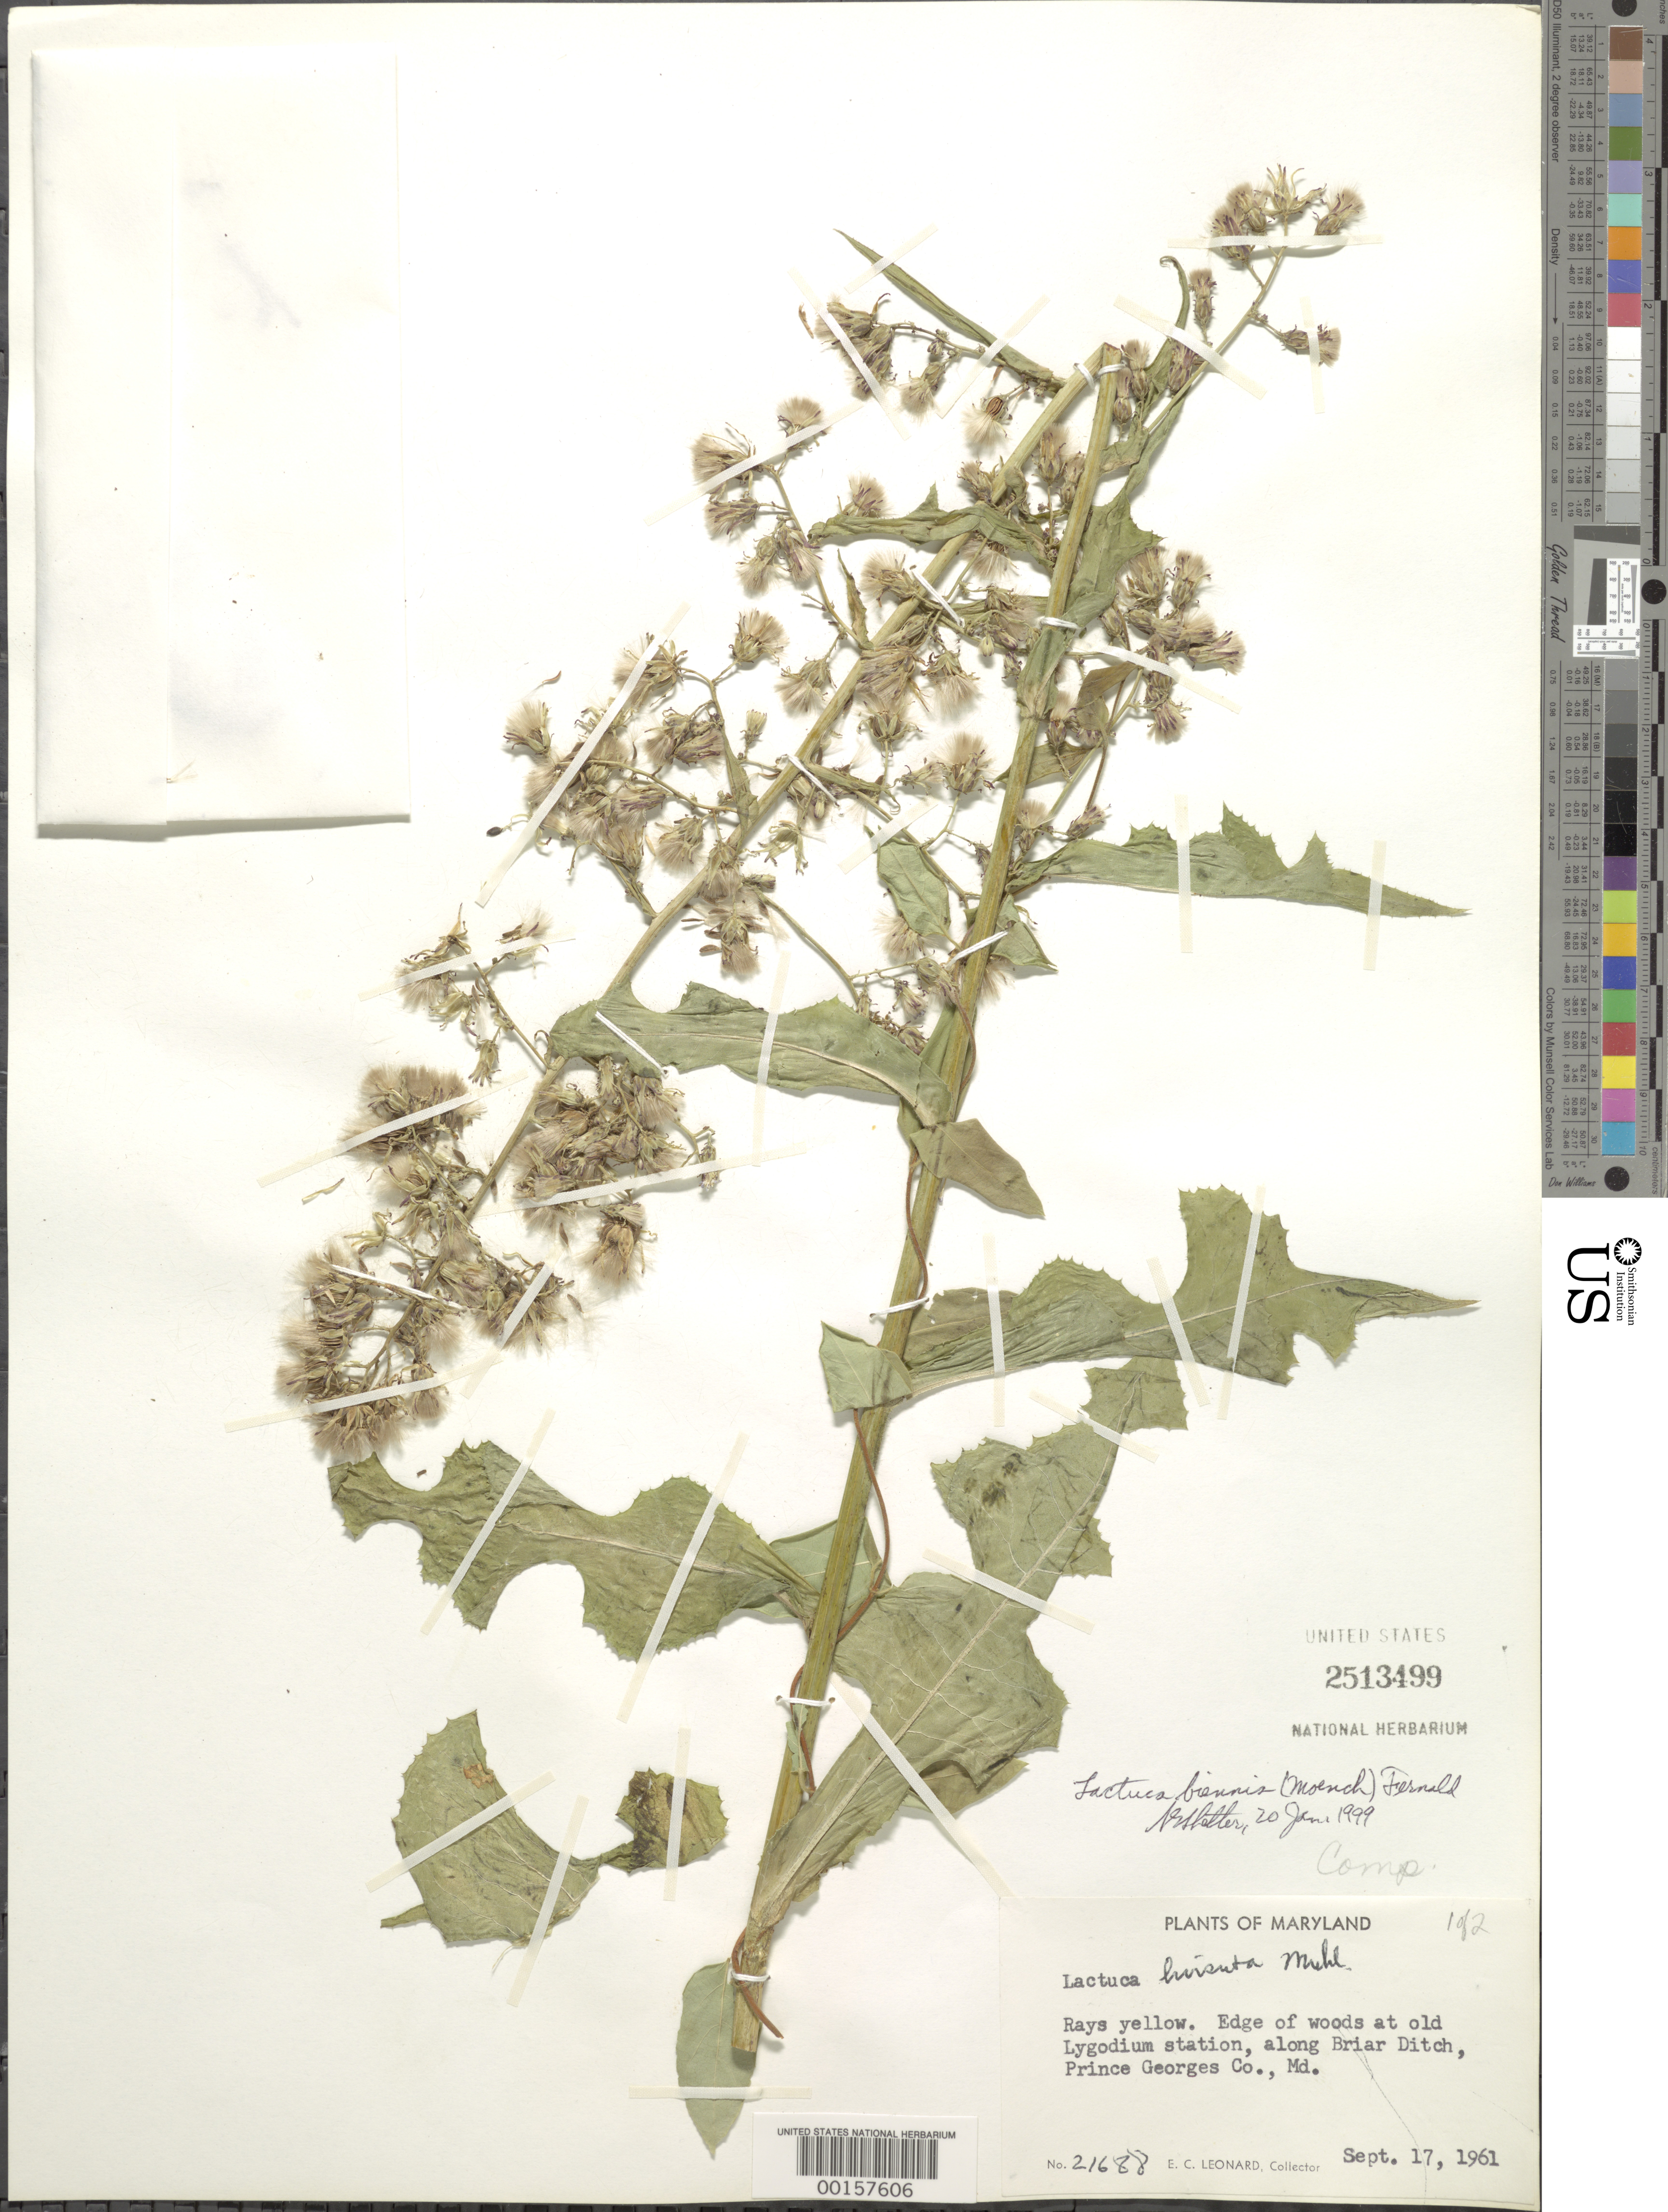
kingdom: Plantae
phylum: Tracheophyta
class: Magnoliopsida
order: Asterales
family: Asteraceae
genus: Lactuca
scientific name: Lactuca biennis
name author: (Moench) Fernald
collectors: E. C. Leonard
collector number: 21688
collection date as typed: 17 Sep 1961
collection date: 1961-09-17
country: United States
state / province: Maryland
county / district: Prince George's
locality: Briar Ditch Old Lygodium Station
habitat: Edge of woods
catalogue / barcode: US 2513499